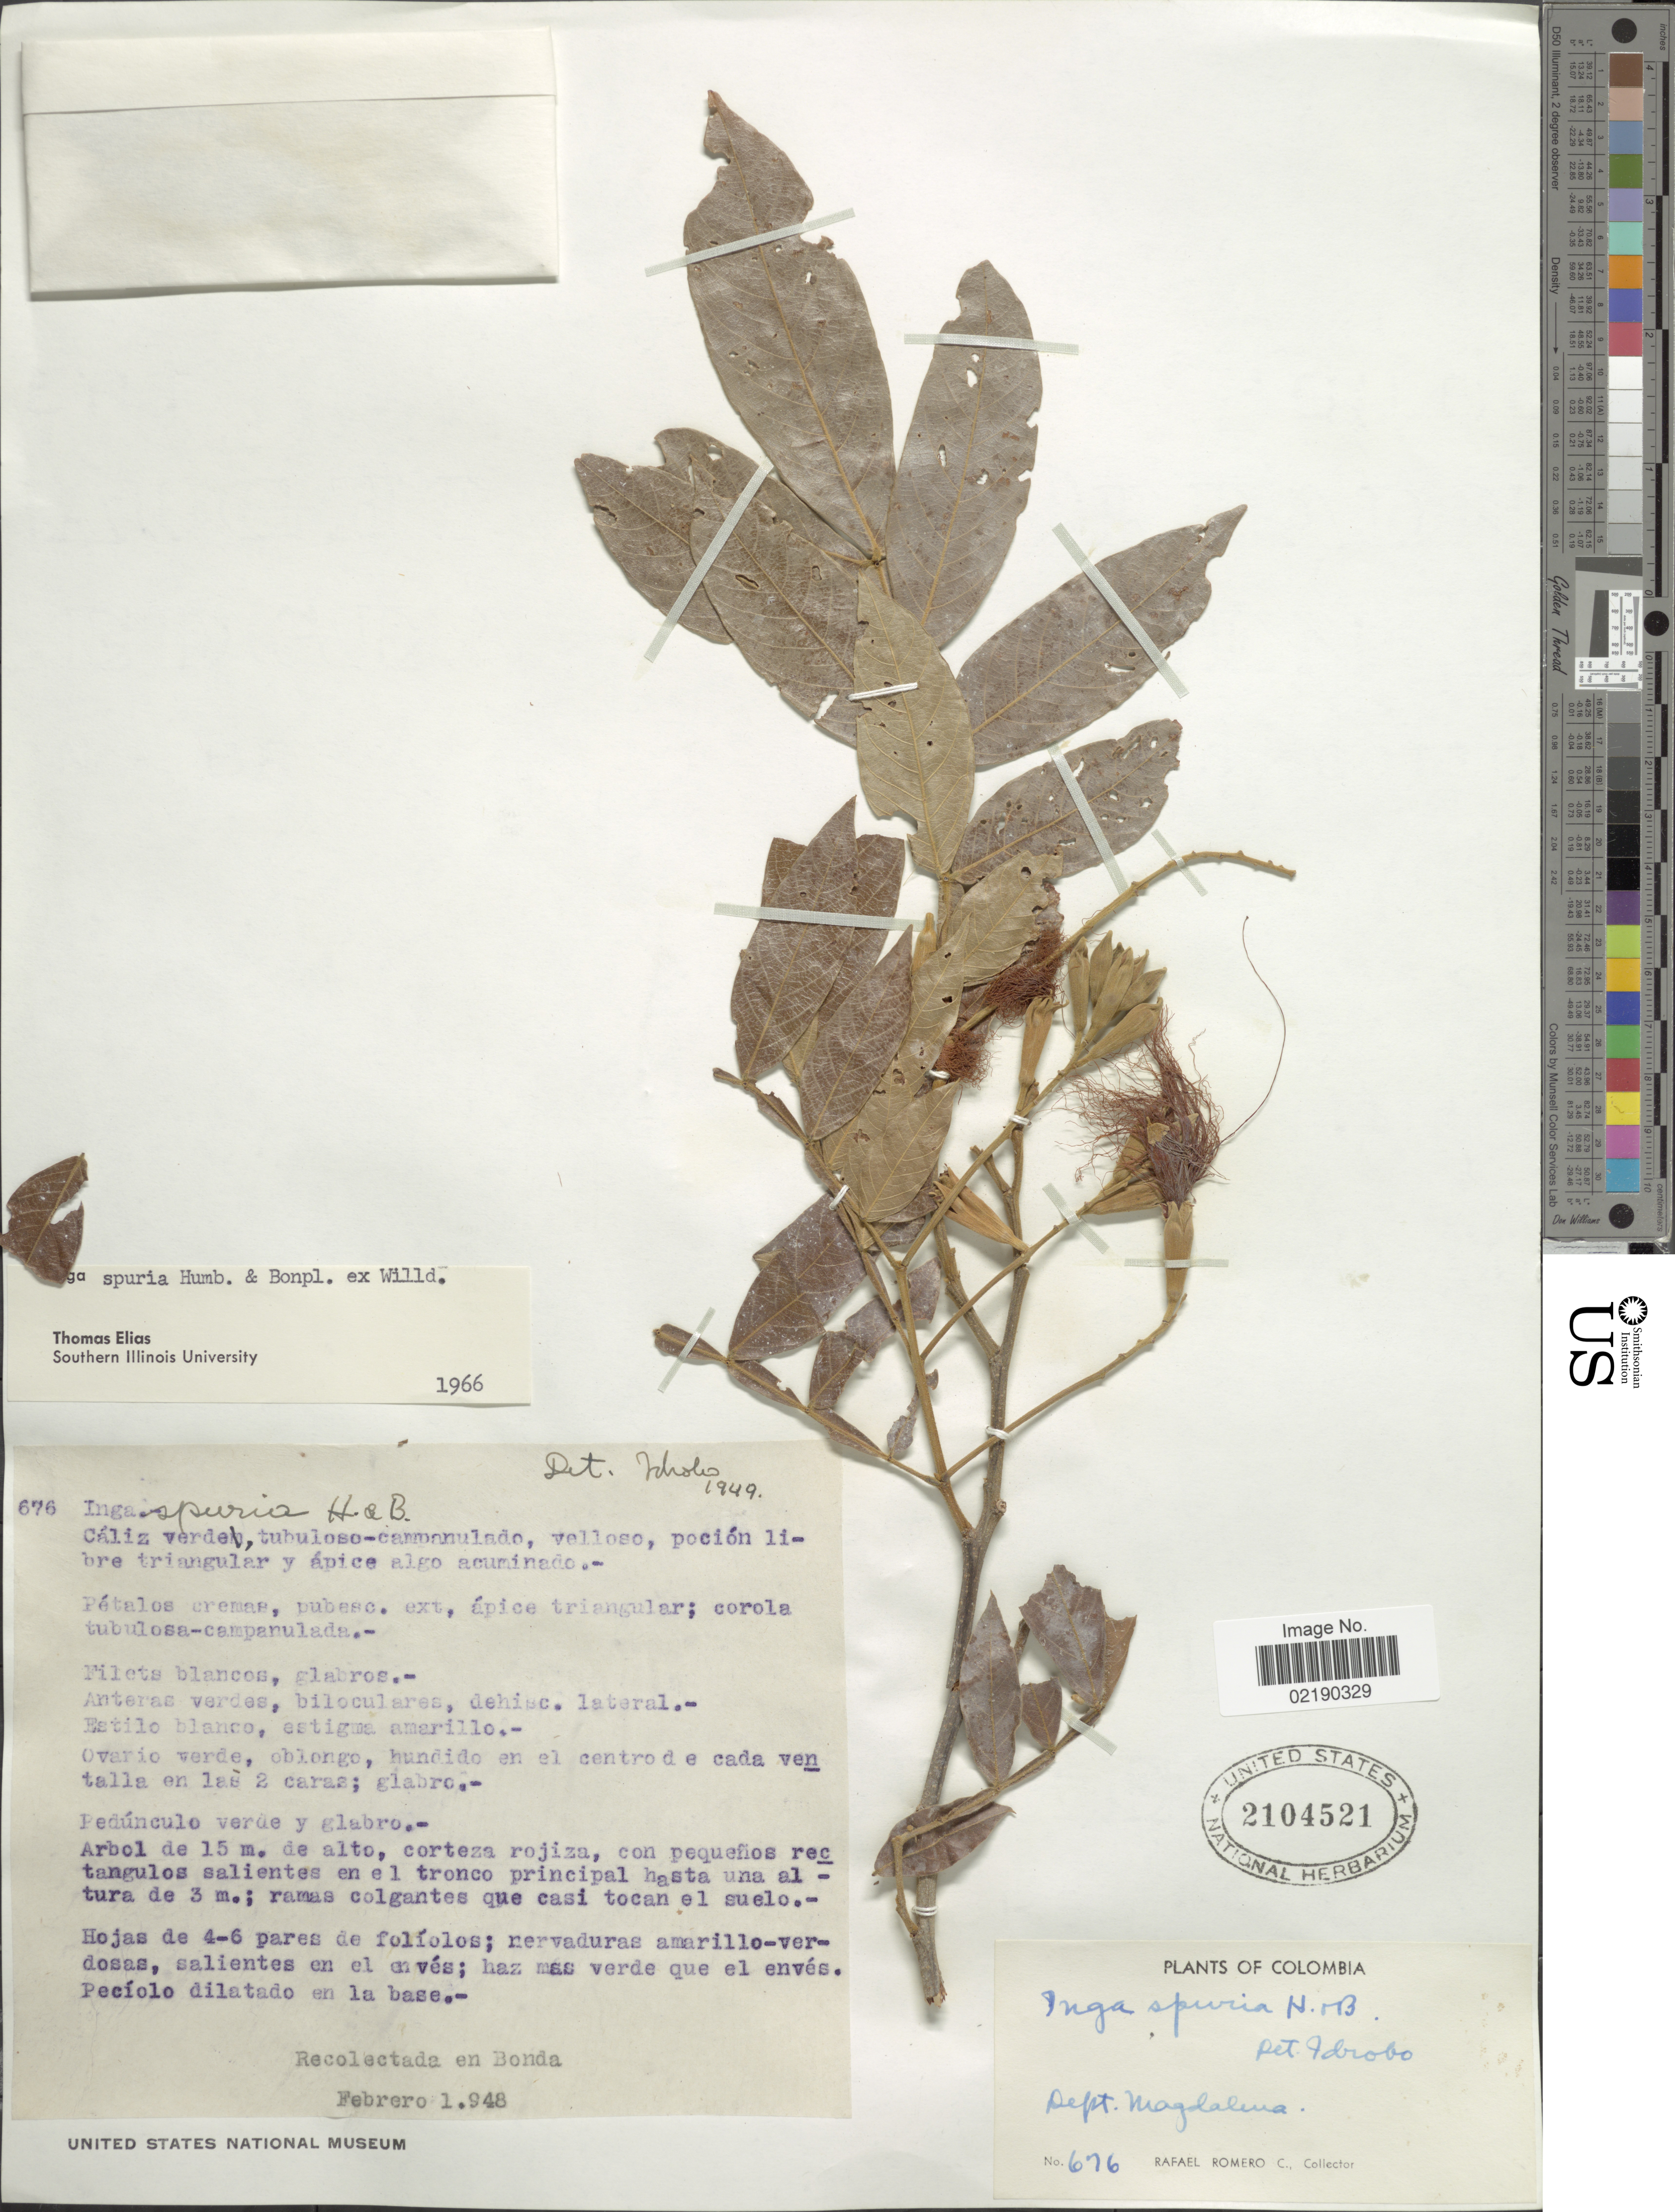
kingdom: Plantae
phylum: Tracheophyta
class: Magnoliopsida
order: Fabales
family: Fabaceae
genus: Inga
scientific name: Inga vera subsp. vera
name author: Willd.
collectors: R. Romero Castañeda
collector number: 676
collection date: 1948-02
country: Colombia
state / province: Magdalena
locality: Dept. Magadalena.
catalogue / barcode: US 2104521